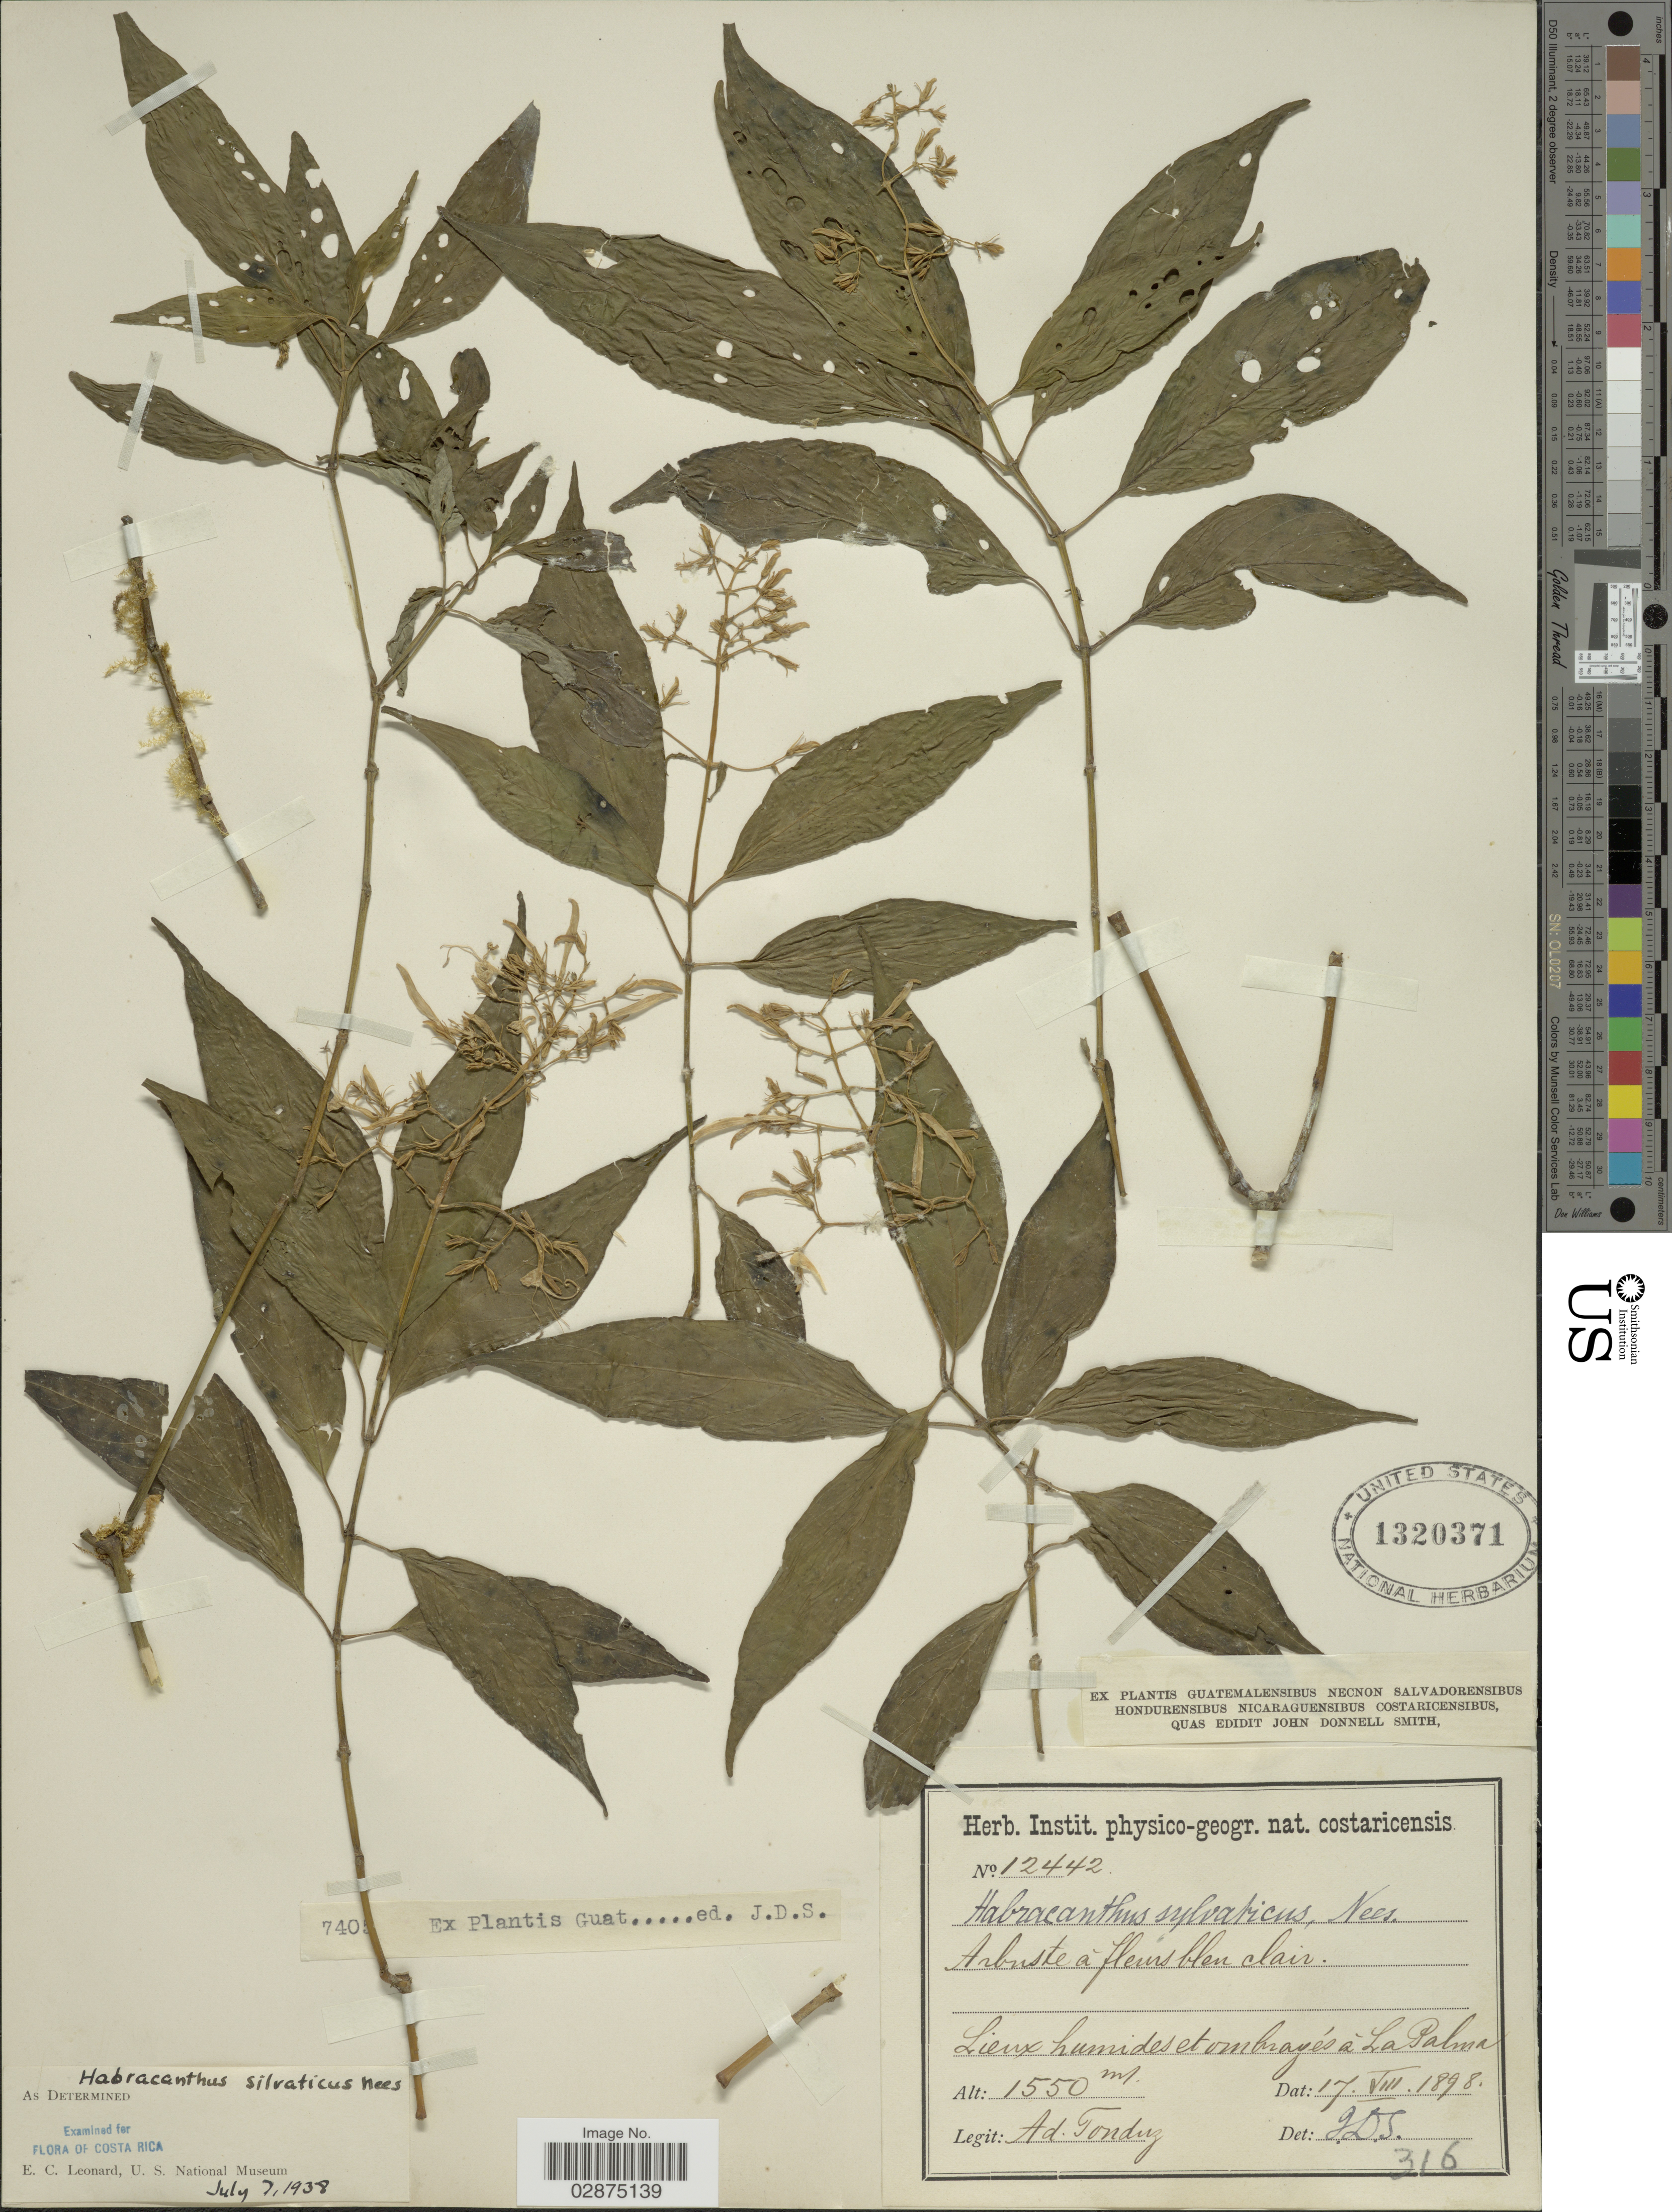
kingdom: Plantae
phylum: Tracheophyta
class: Magnoliopsida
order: Lamiales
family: Acanthaceae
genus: Stenostephanus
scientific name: Stenostephanus silvaticus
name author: (Nees) T.F. Daniel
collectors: A. Tonduz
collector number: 12442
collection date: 1898-08-17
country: Costa Rica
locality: Lieux humides et ombrayés á La Palma.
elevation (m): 1550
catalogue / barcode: US 1320371